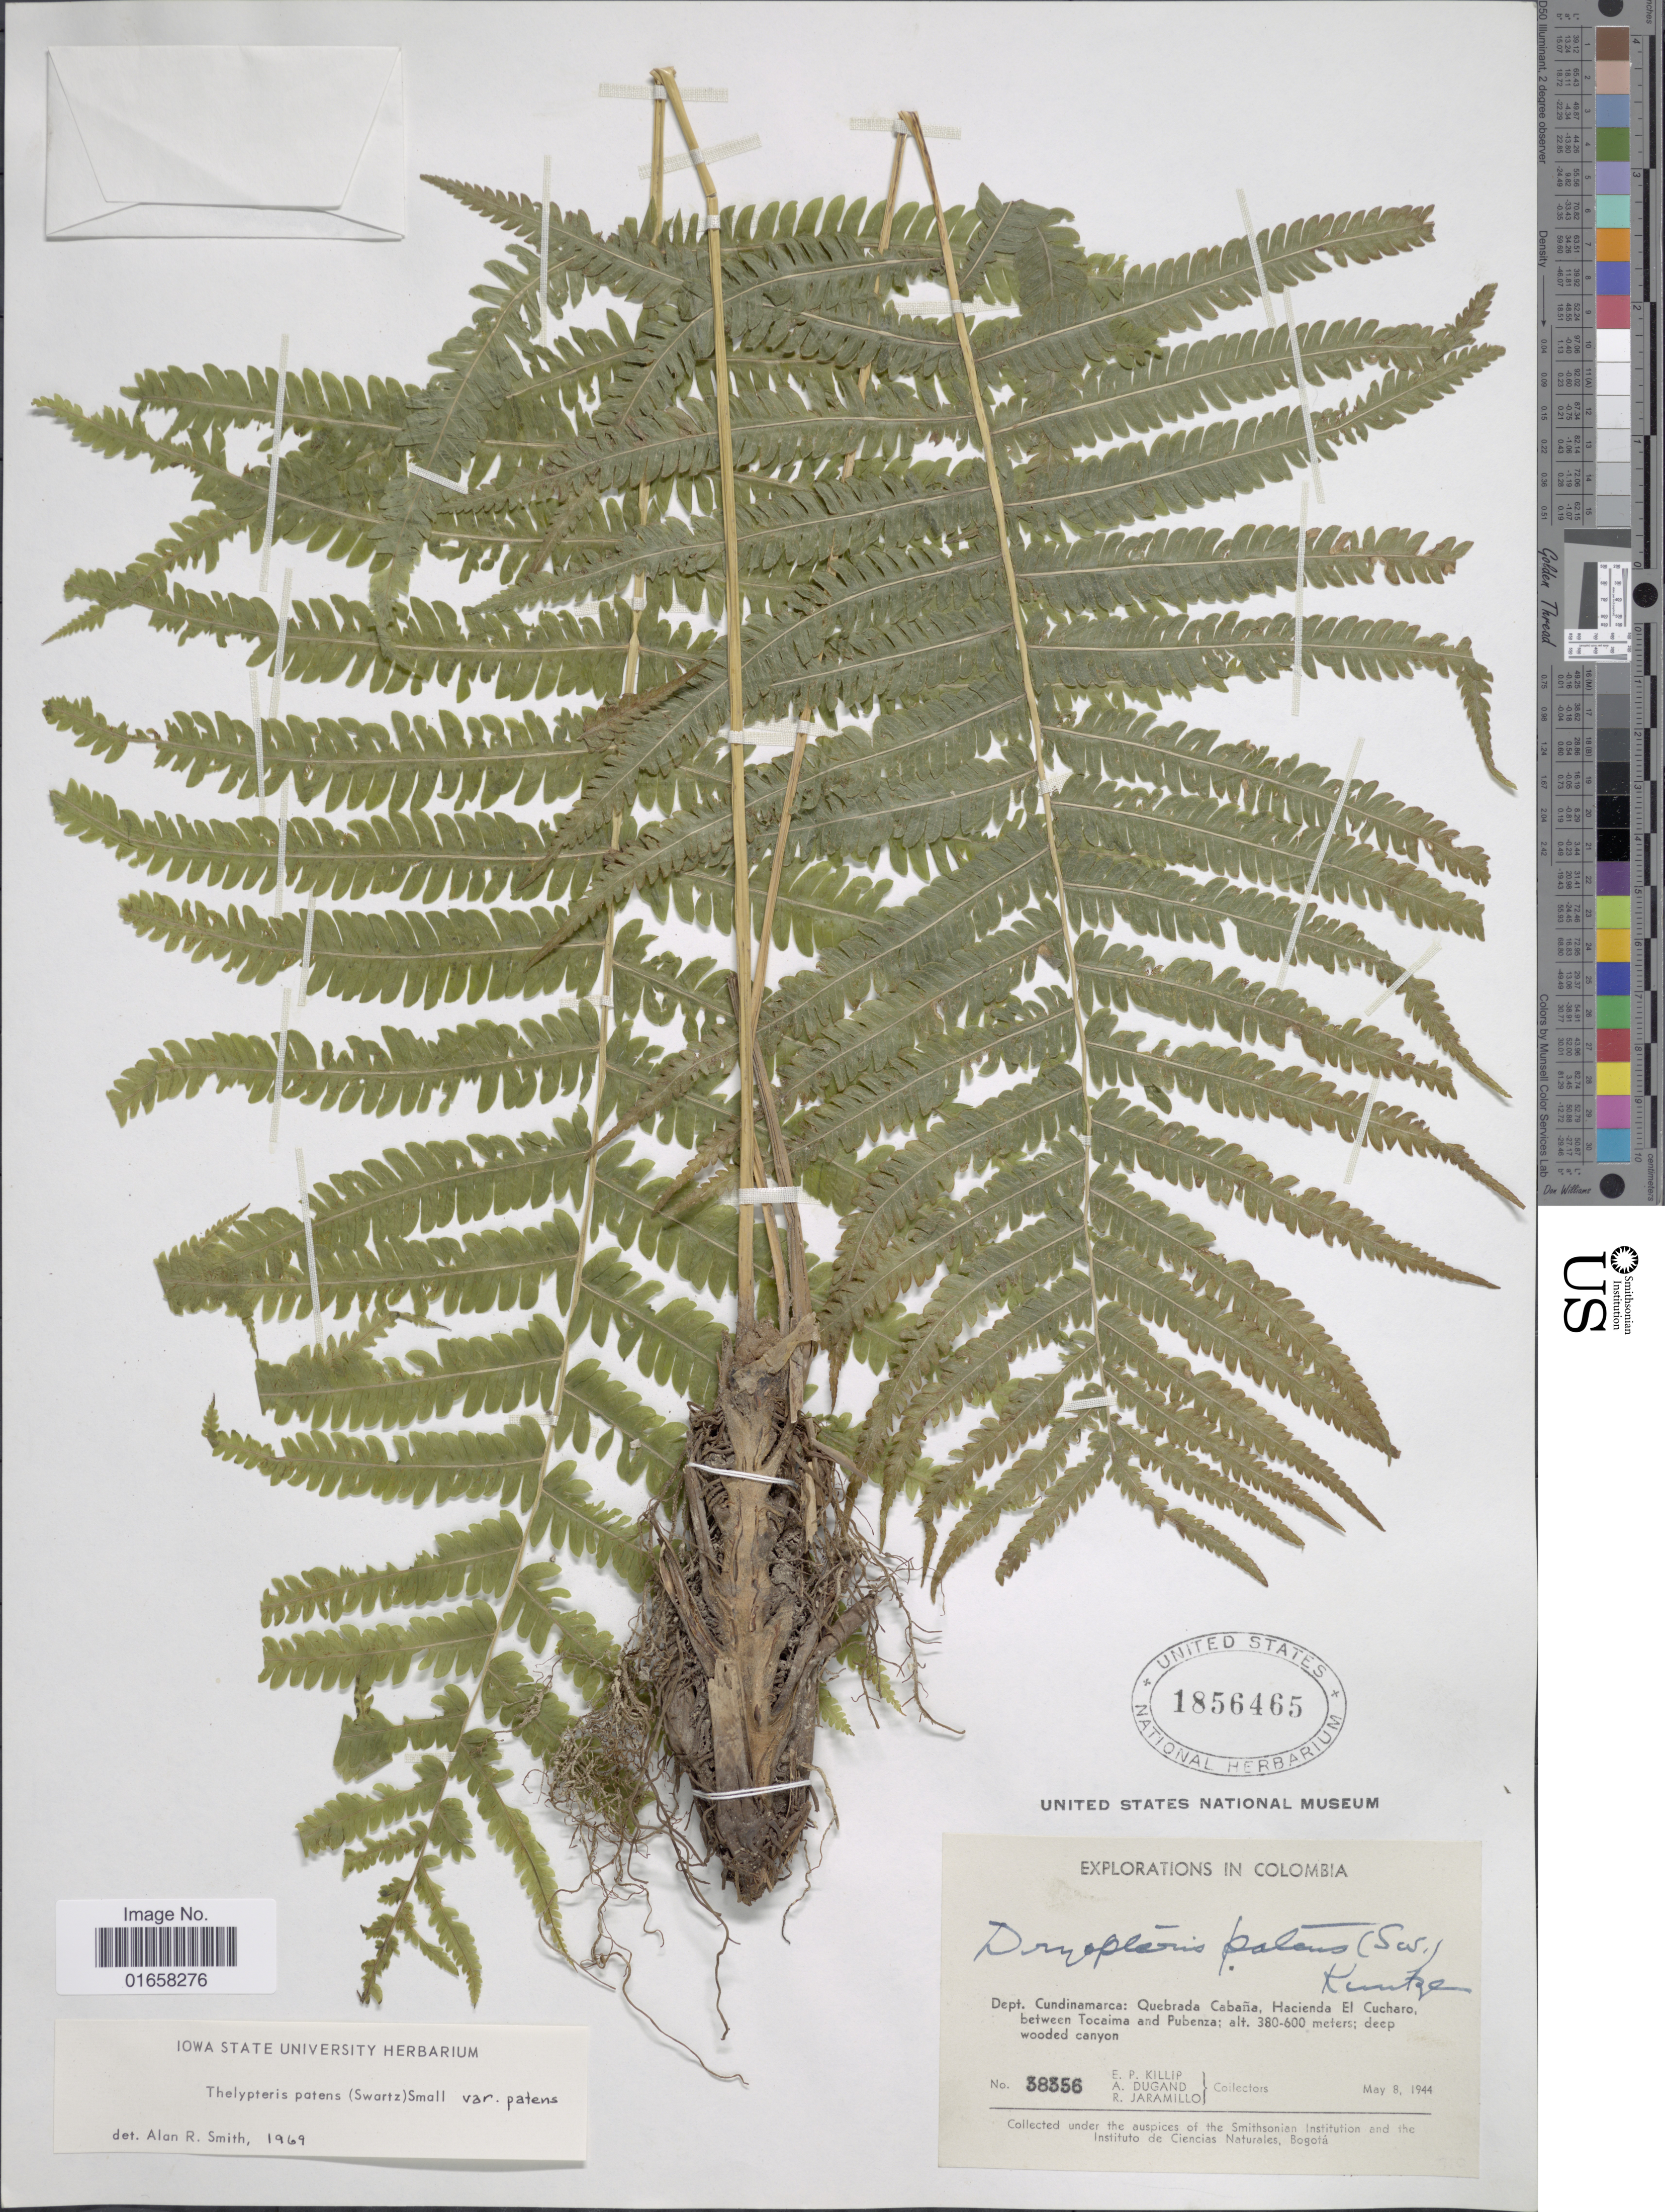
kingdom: Plantae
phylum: Tracheophyta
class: Polypodiopsida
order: Polypodiales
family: Thelypteridaceae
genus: Christella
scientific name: Christella patens var. patens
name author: (Sw.) Holttum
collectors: E. P. Killip, A. Dugand & R. Jaramillo M.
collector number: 38356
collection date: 1944-05-08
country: Colombia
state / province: Cundinamarca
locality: Quebrada Cabana, Hacienda El Cucharo, between Tocaima and Pubenza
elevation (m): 380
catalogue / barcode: US 1856465